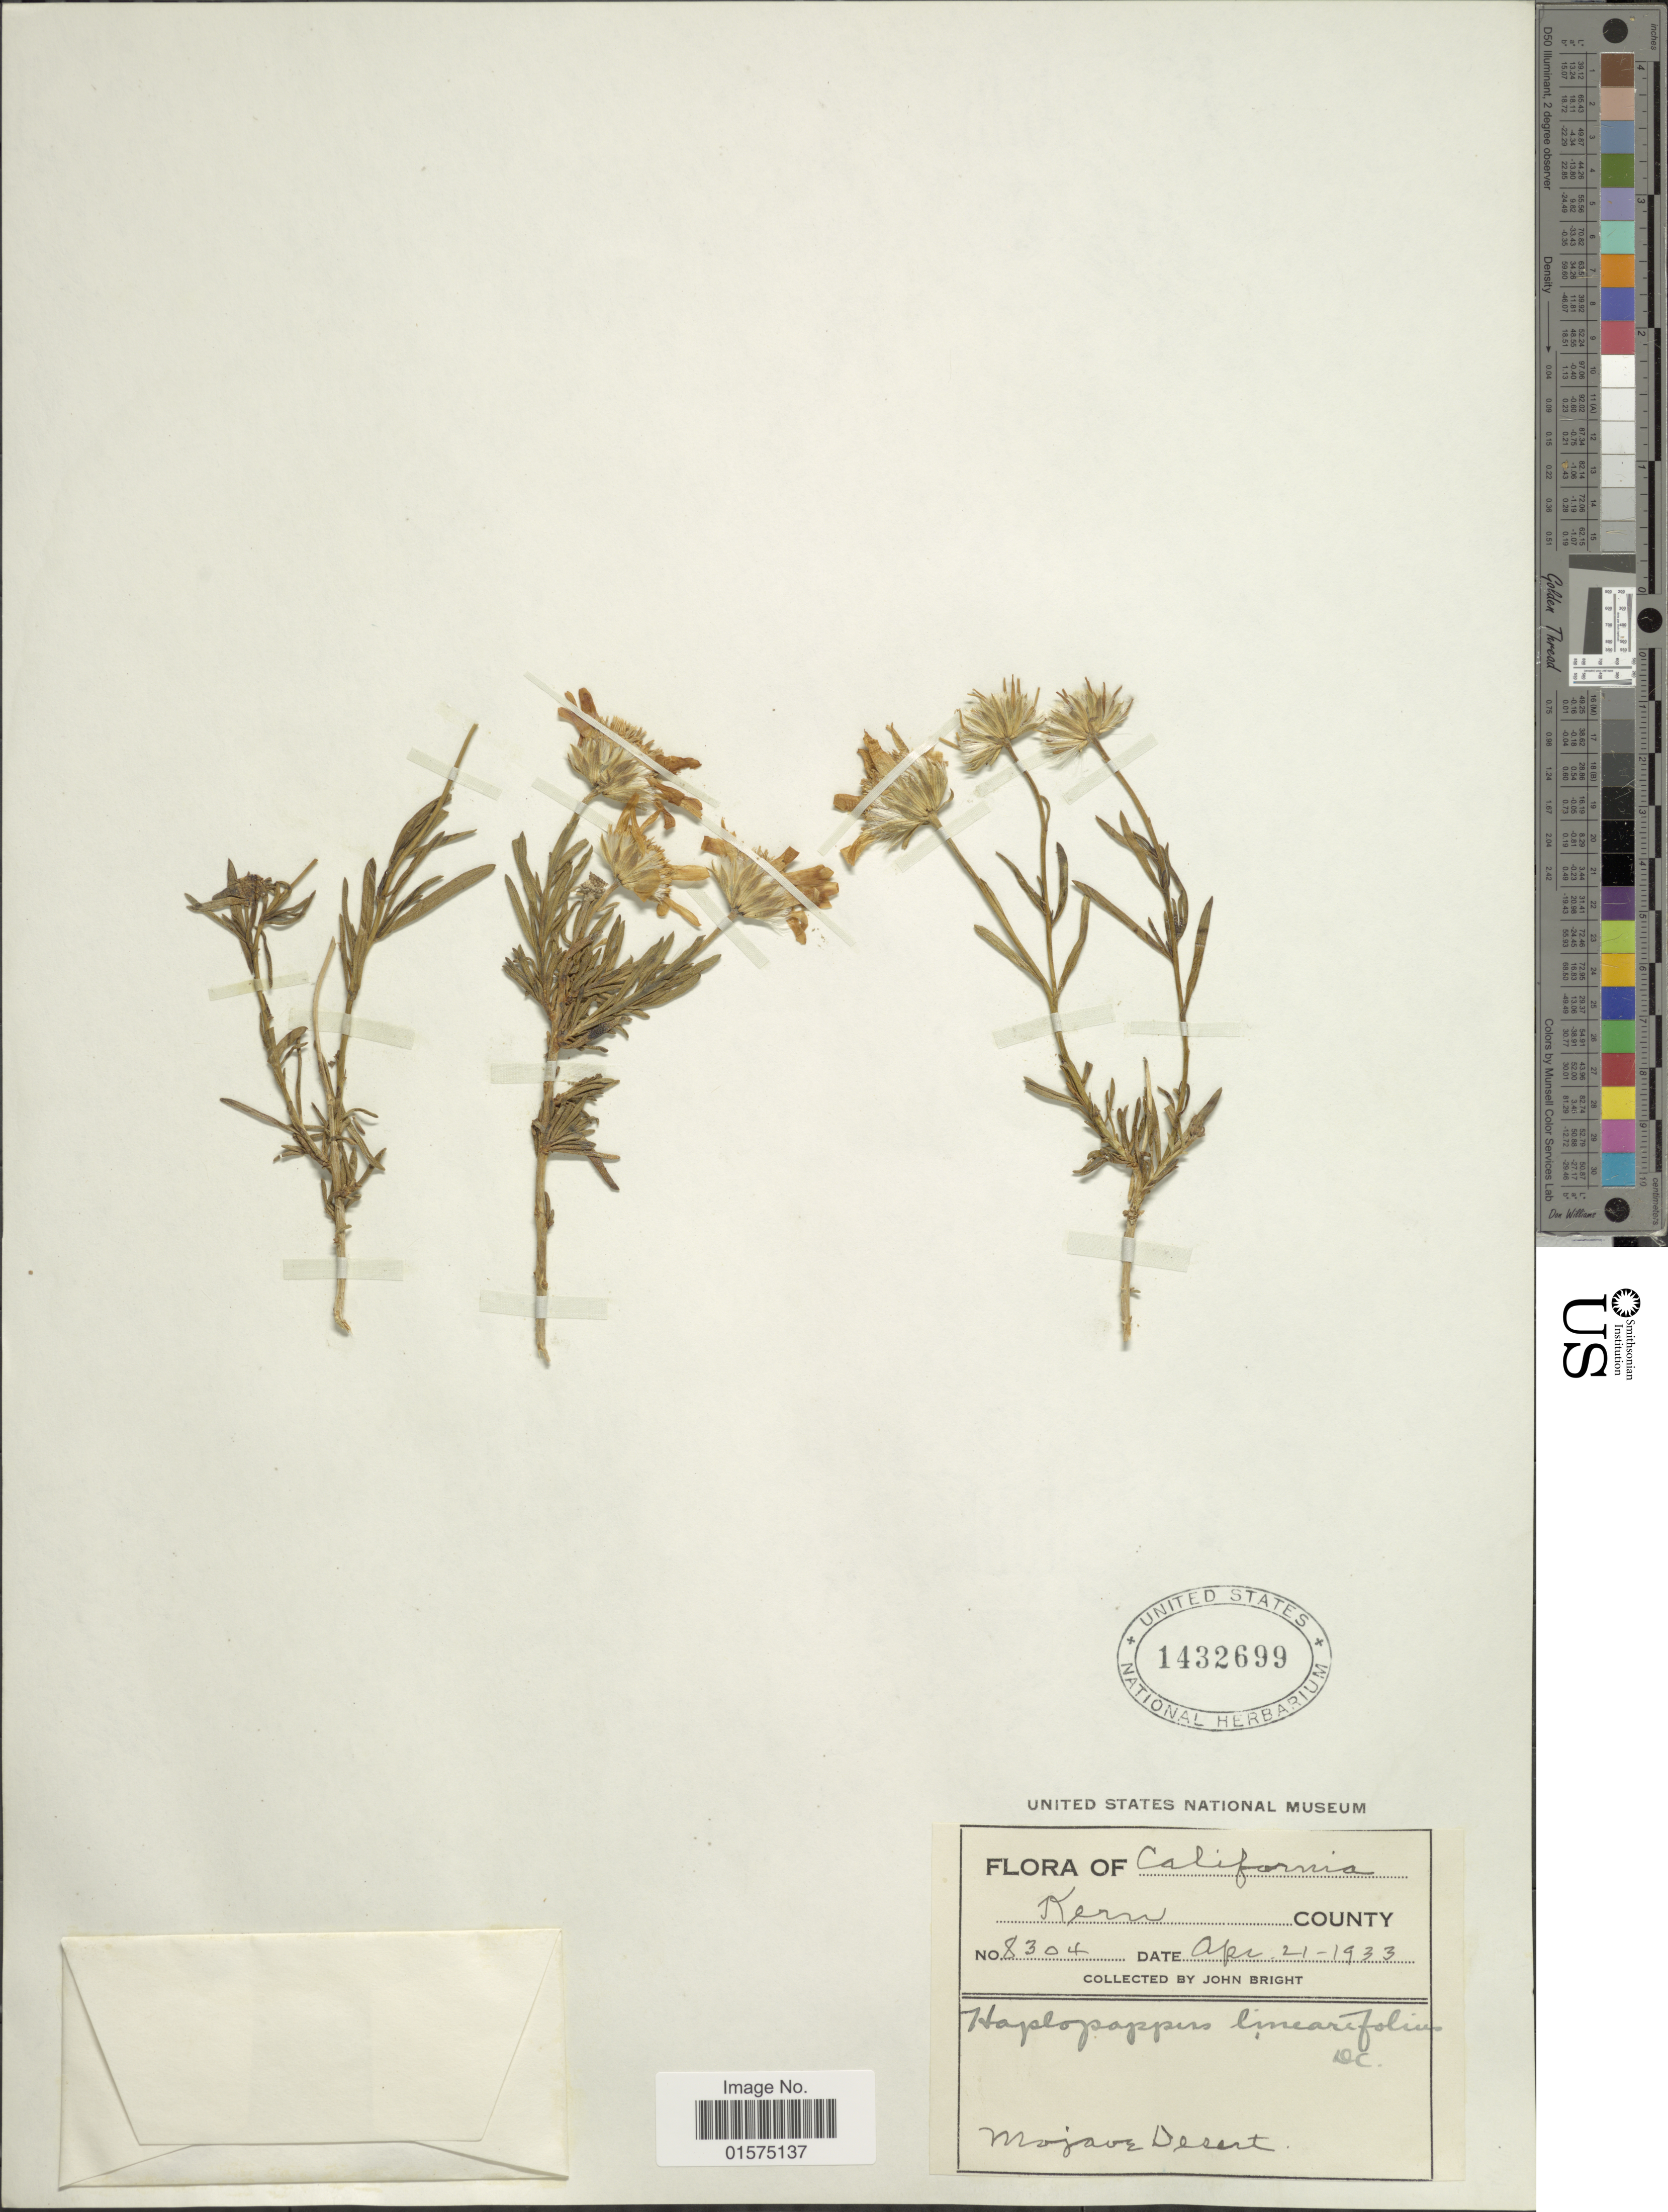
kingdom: Plantae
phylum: Tracheophyta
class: Magnoliopsida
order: Asterales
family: Asteraceae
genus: Ericameria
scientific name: Ericameria linearifolia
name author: (DC.) Urbatsch & Wussow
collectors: J. Bright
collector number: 8304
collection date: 1933-04-21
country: United States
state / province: California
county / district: Kern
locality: Mojave Desert. Kern County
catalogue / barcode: US 1432699